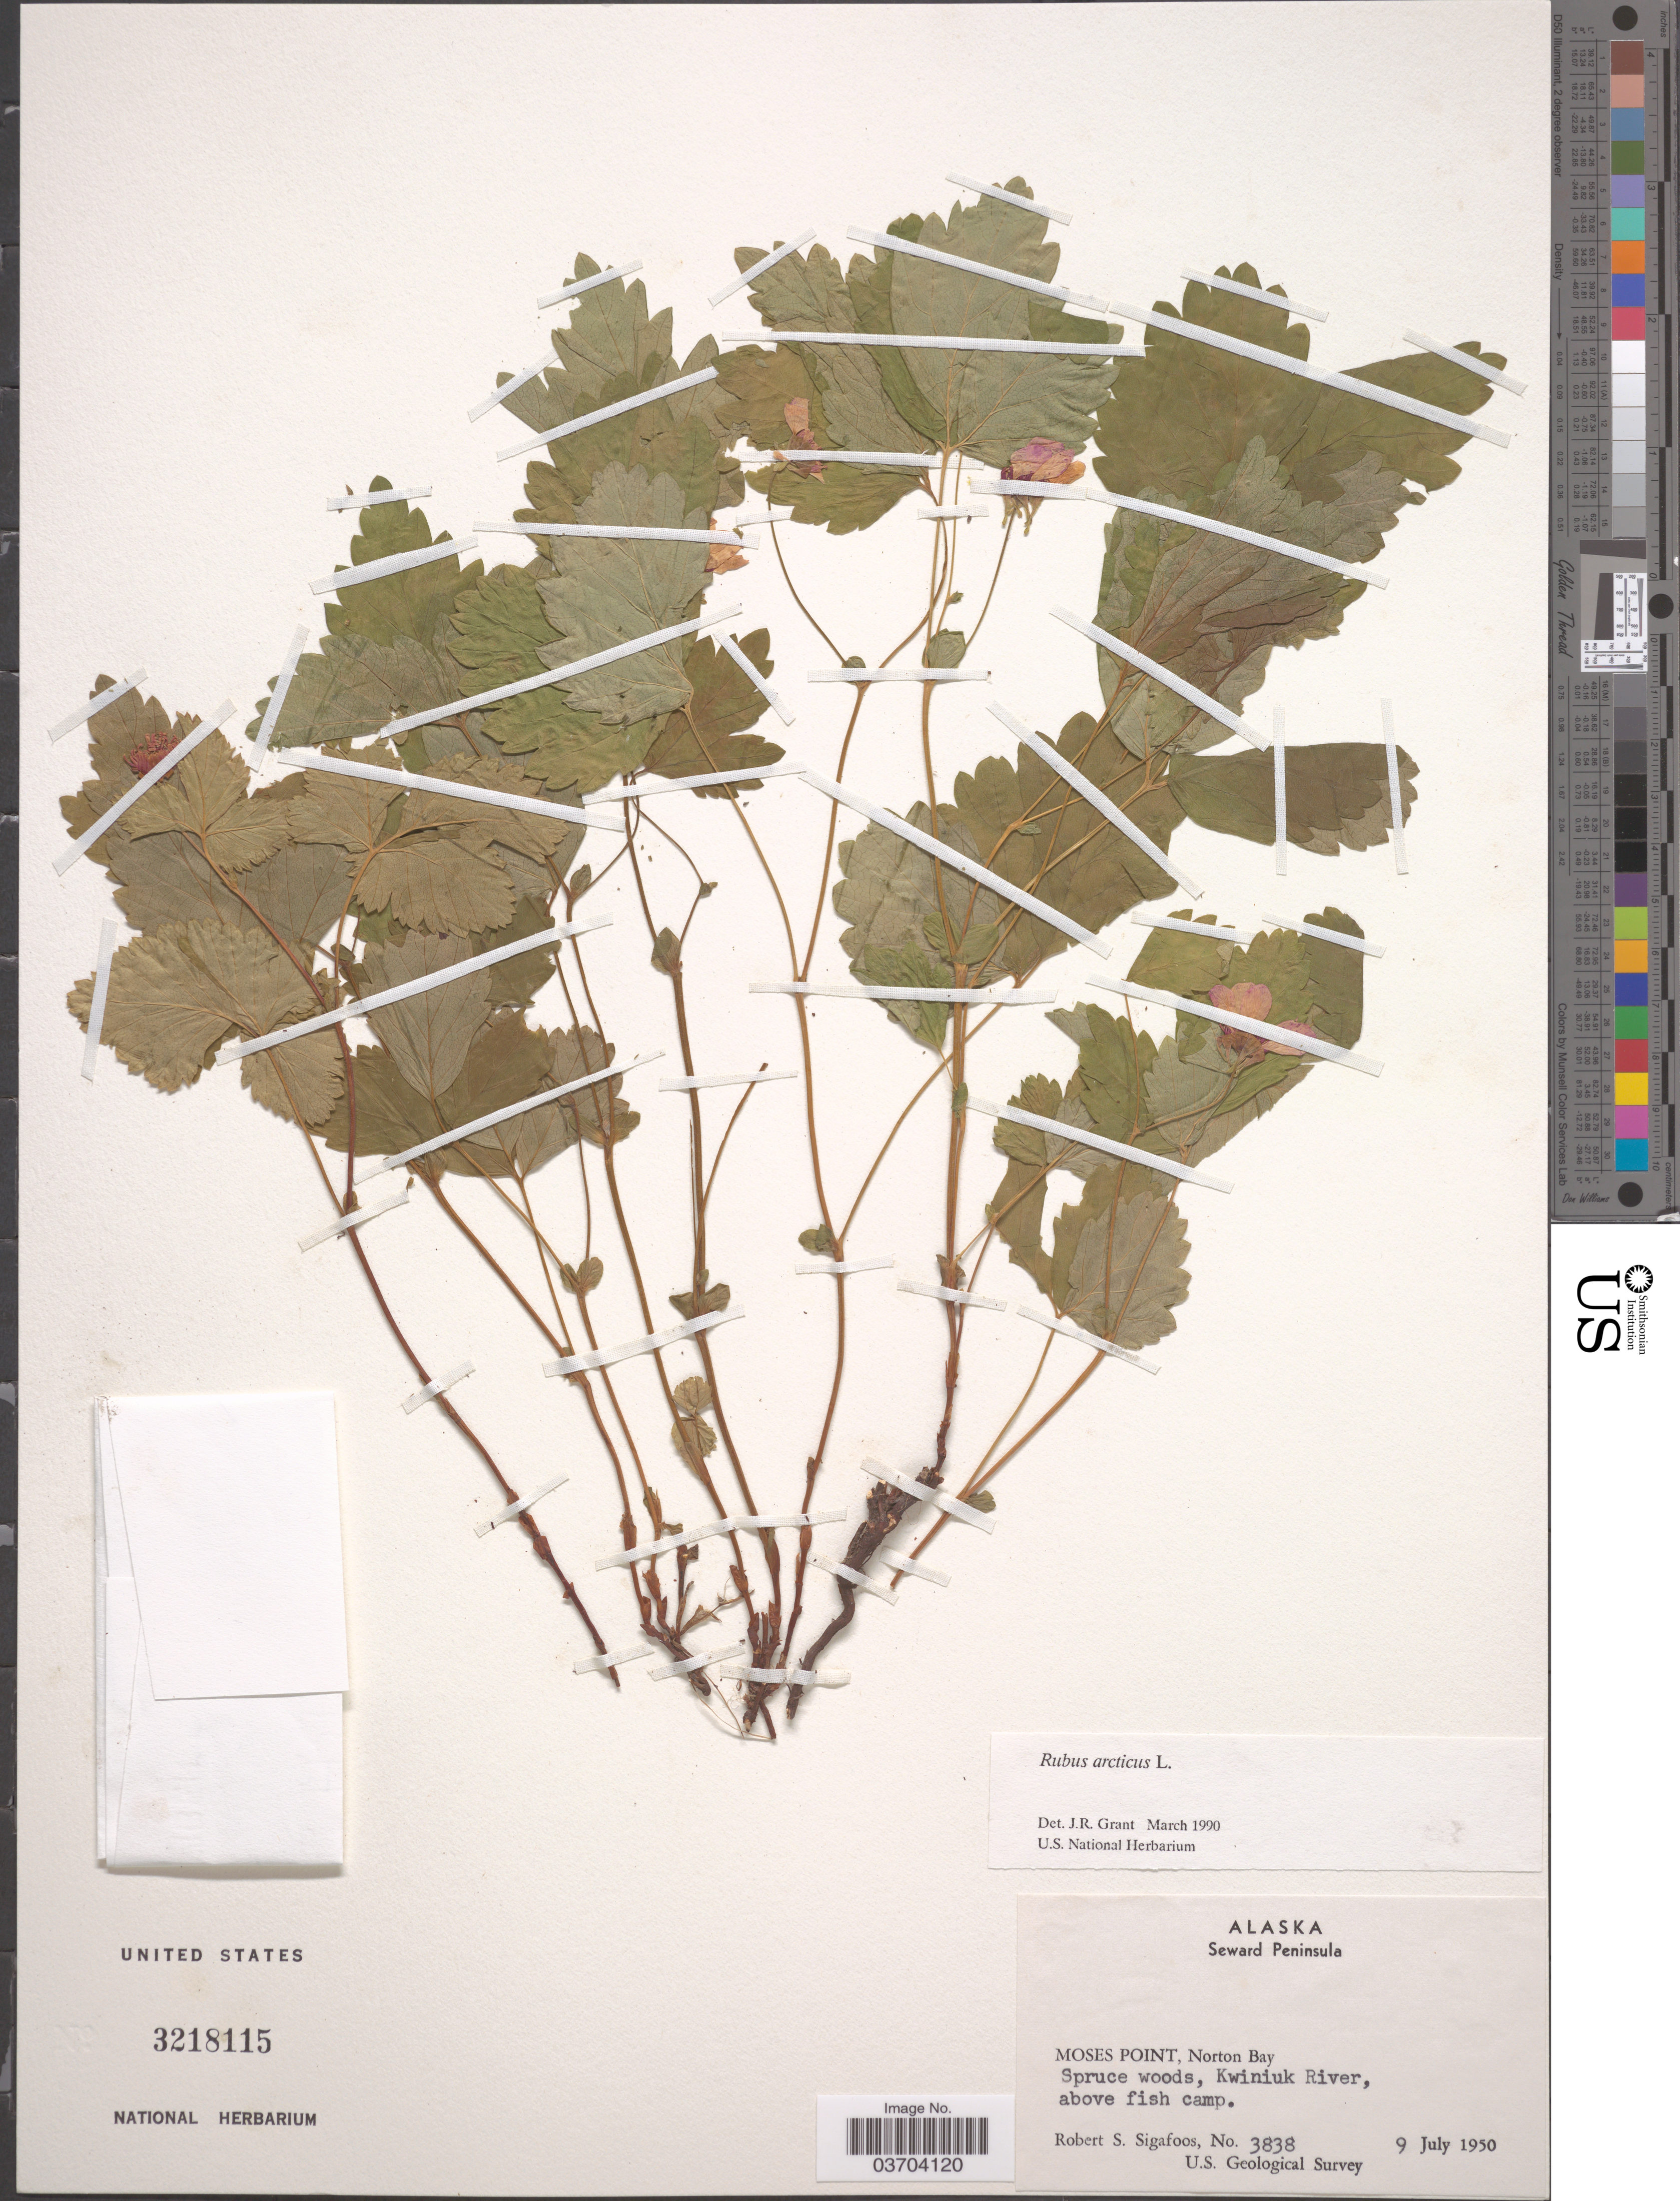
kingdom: Plantae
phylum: Tracheophyta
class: Magnoliopsida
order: Rosales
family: Rosaceae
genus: Rubus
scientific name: Rubus arcticus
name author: L.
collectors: R. Sigafoos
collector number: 3838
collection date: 1950-07-09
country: United States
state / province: Alaska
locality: Seward Peninsula. Moses Point, Norton Bay. Kwiniuk River, above fish camp.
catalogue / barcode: US 3218115